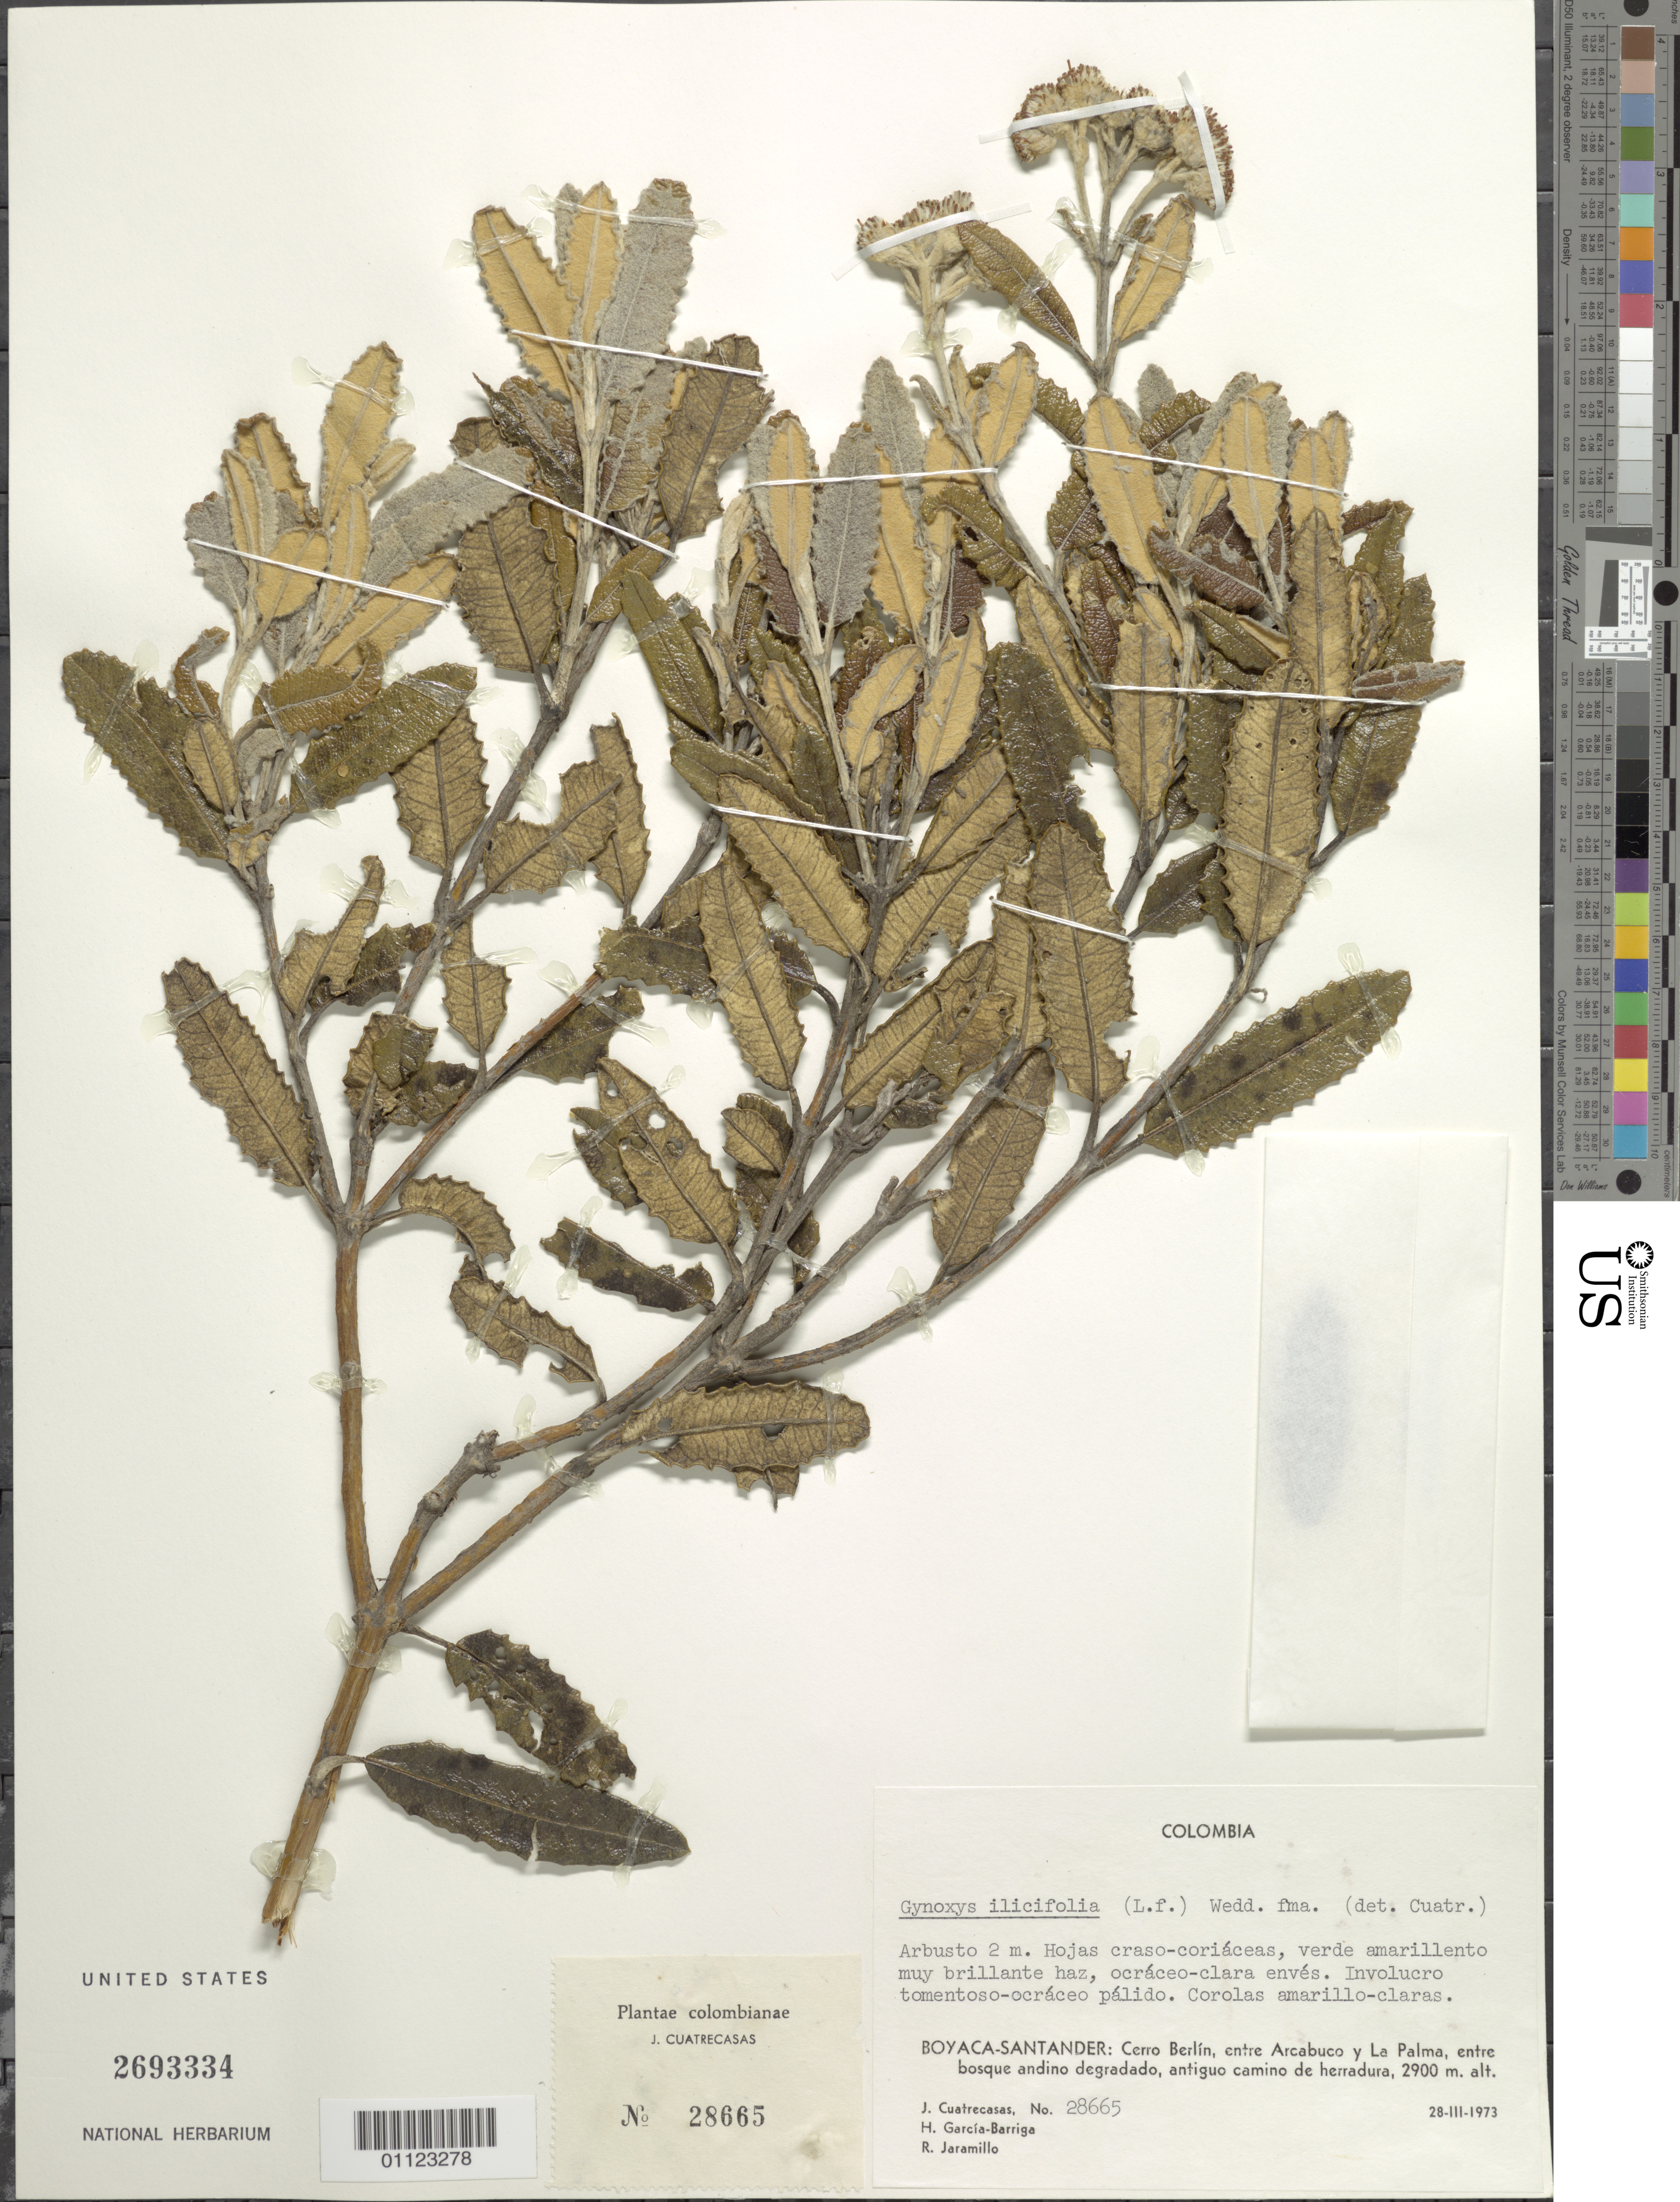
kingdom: Plantae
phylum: Tracheophyta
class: Magnoliopsida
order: Asterales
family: Asteraceae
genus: Pentacalia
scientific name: Pentacalia ilicifolia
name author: (L. f.) Cuatrec. & H. Rob.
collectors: J. Cuatrecasas, H. García Barriga & R. Jaramillo M.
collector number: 28665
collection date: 1973-03-28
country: Colombia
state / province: Boyacá / Santander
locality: Cerro Berlín, entre Arcabuco y La Palma, entre bosque andino degradado, antiquo camino de herradura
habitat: Entre bosque andino degradado.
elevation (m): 2900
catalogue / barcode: US 2693334